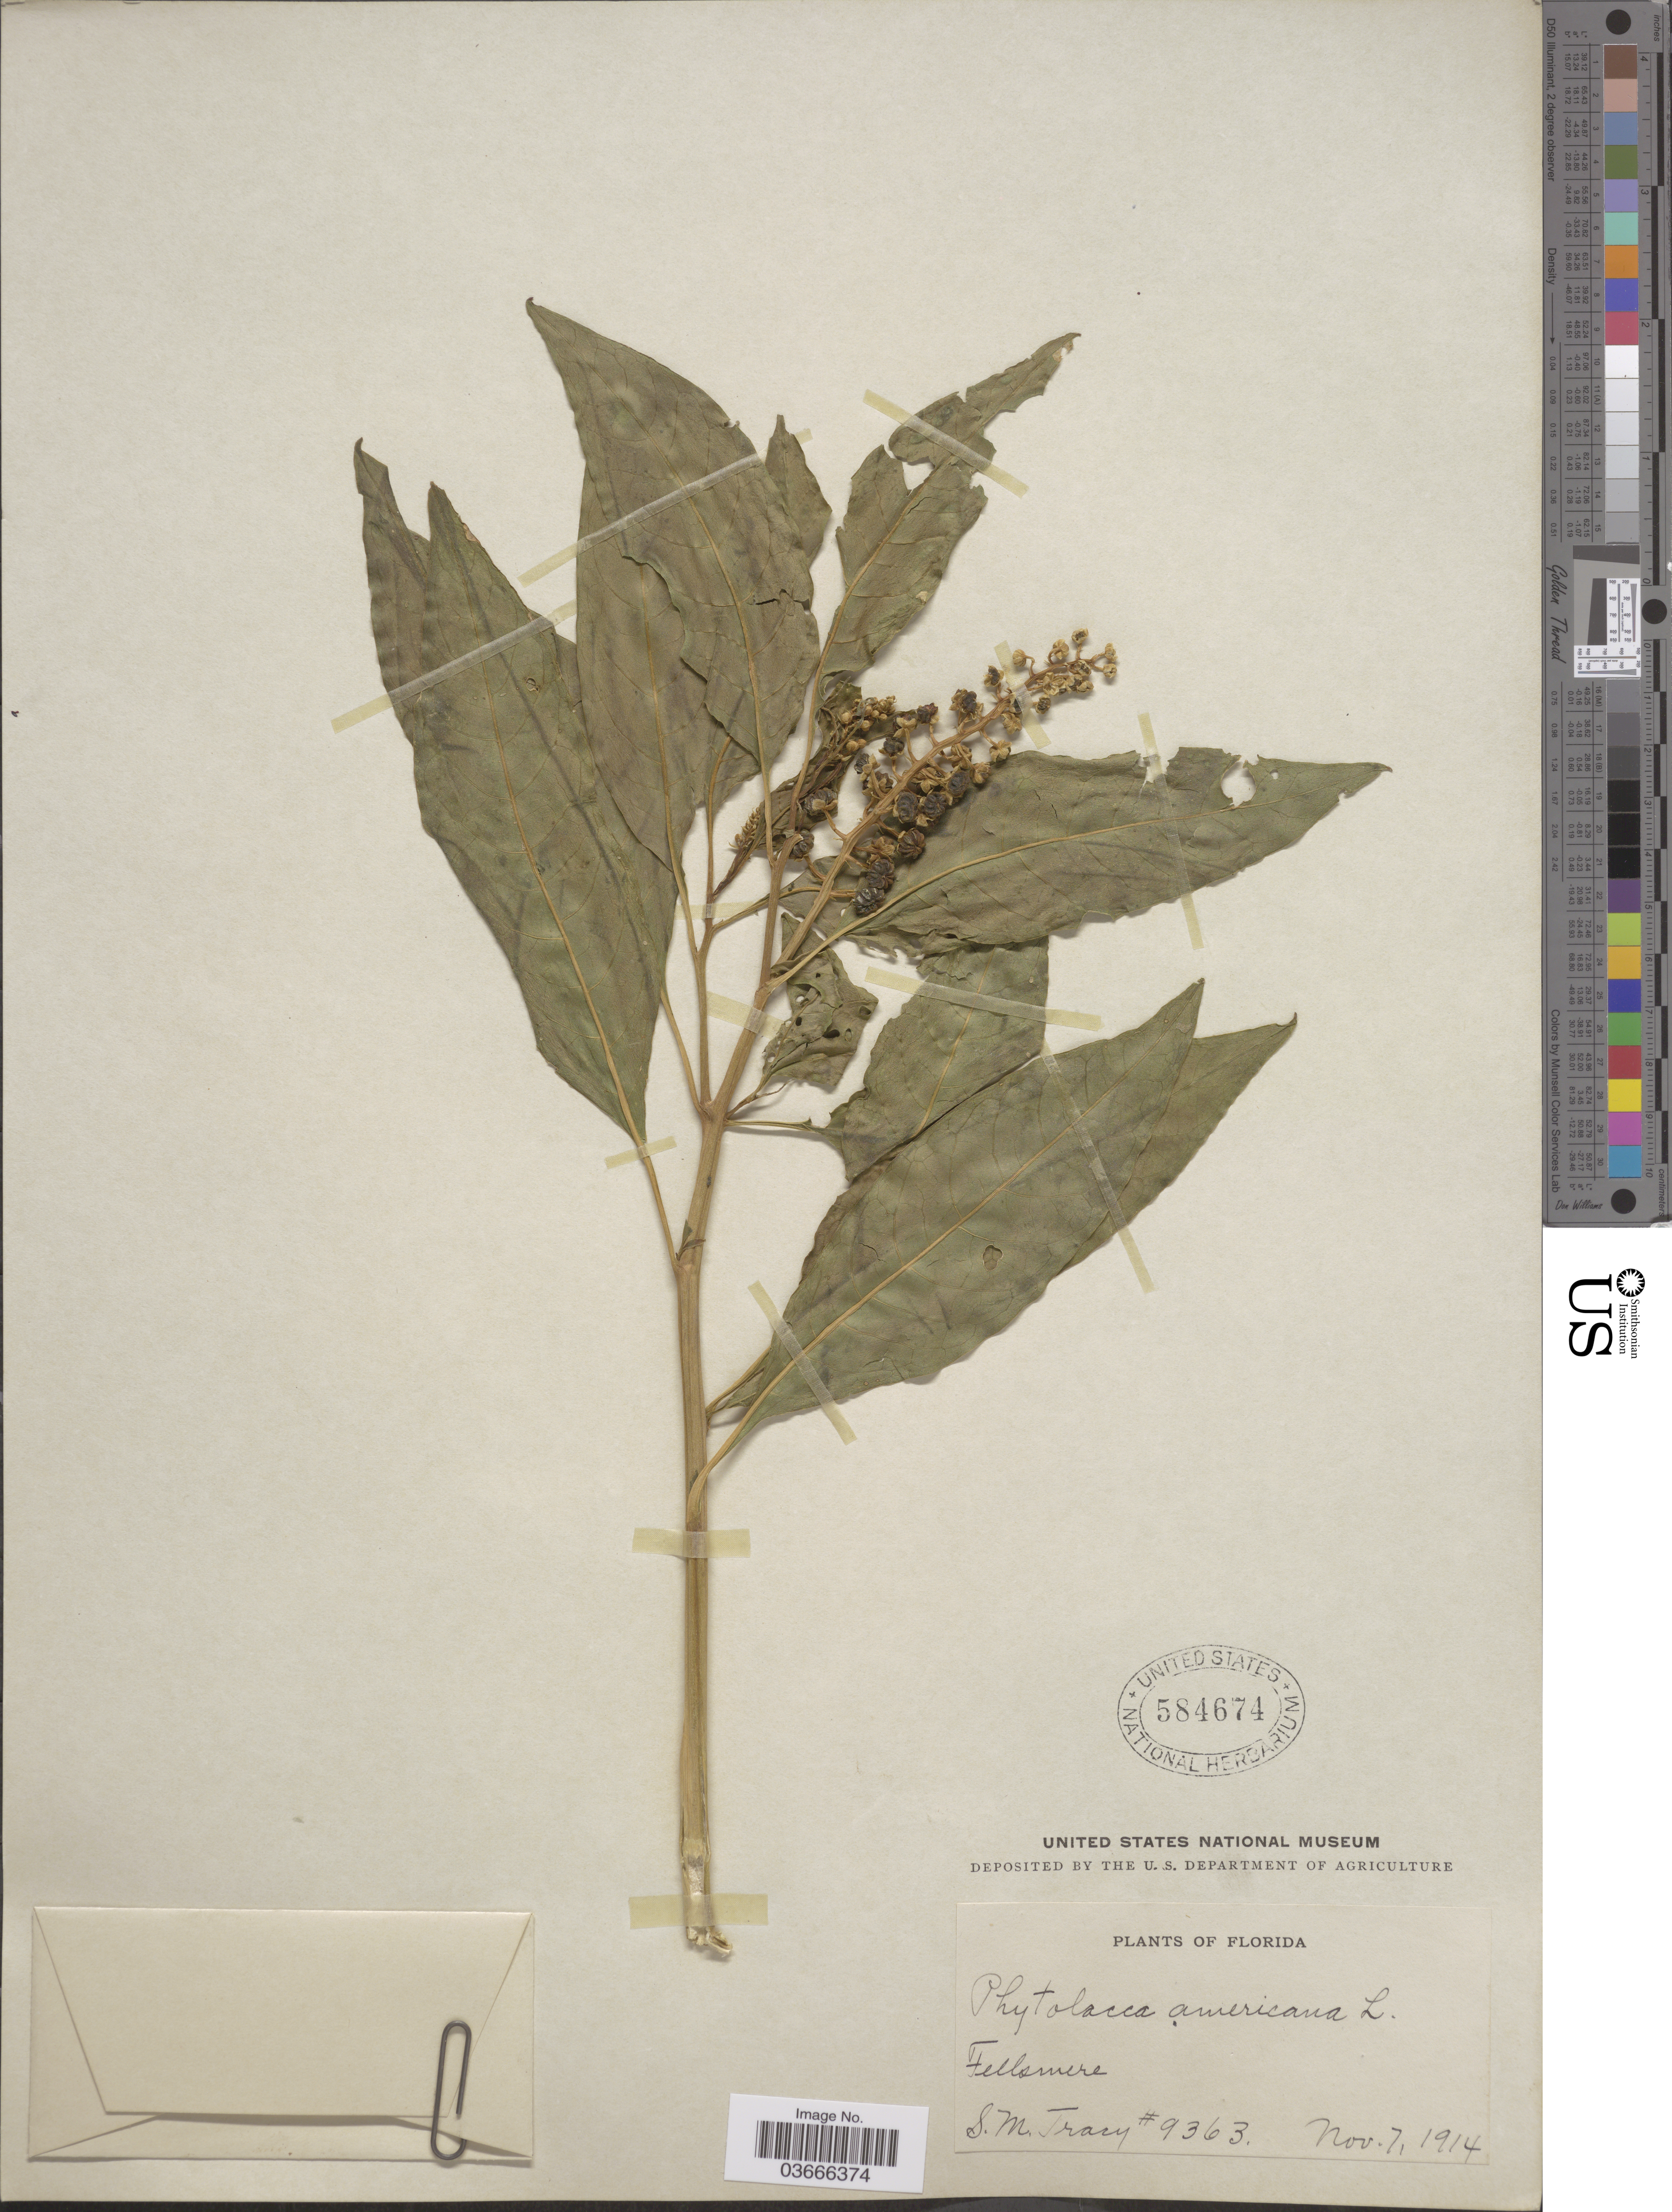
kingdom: Plantae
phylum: Tracheophyta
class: Magnoliopsida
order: Caryophyllales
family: Phytolaccaceae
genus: Phytolacca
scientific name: Phytolacca americana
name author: L.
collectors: S. M. Tracy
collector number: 9363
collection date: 1914-11-07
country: United States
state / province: Florida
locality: Fellsmere.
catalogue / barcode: US 584674